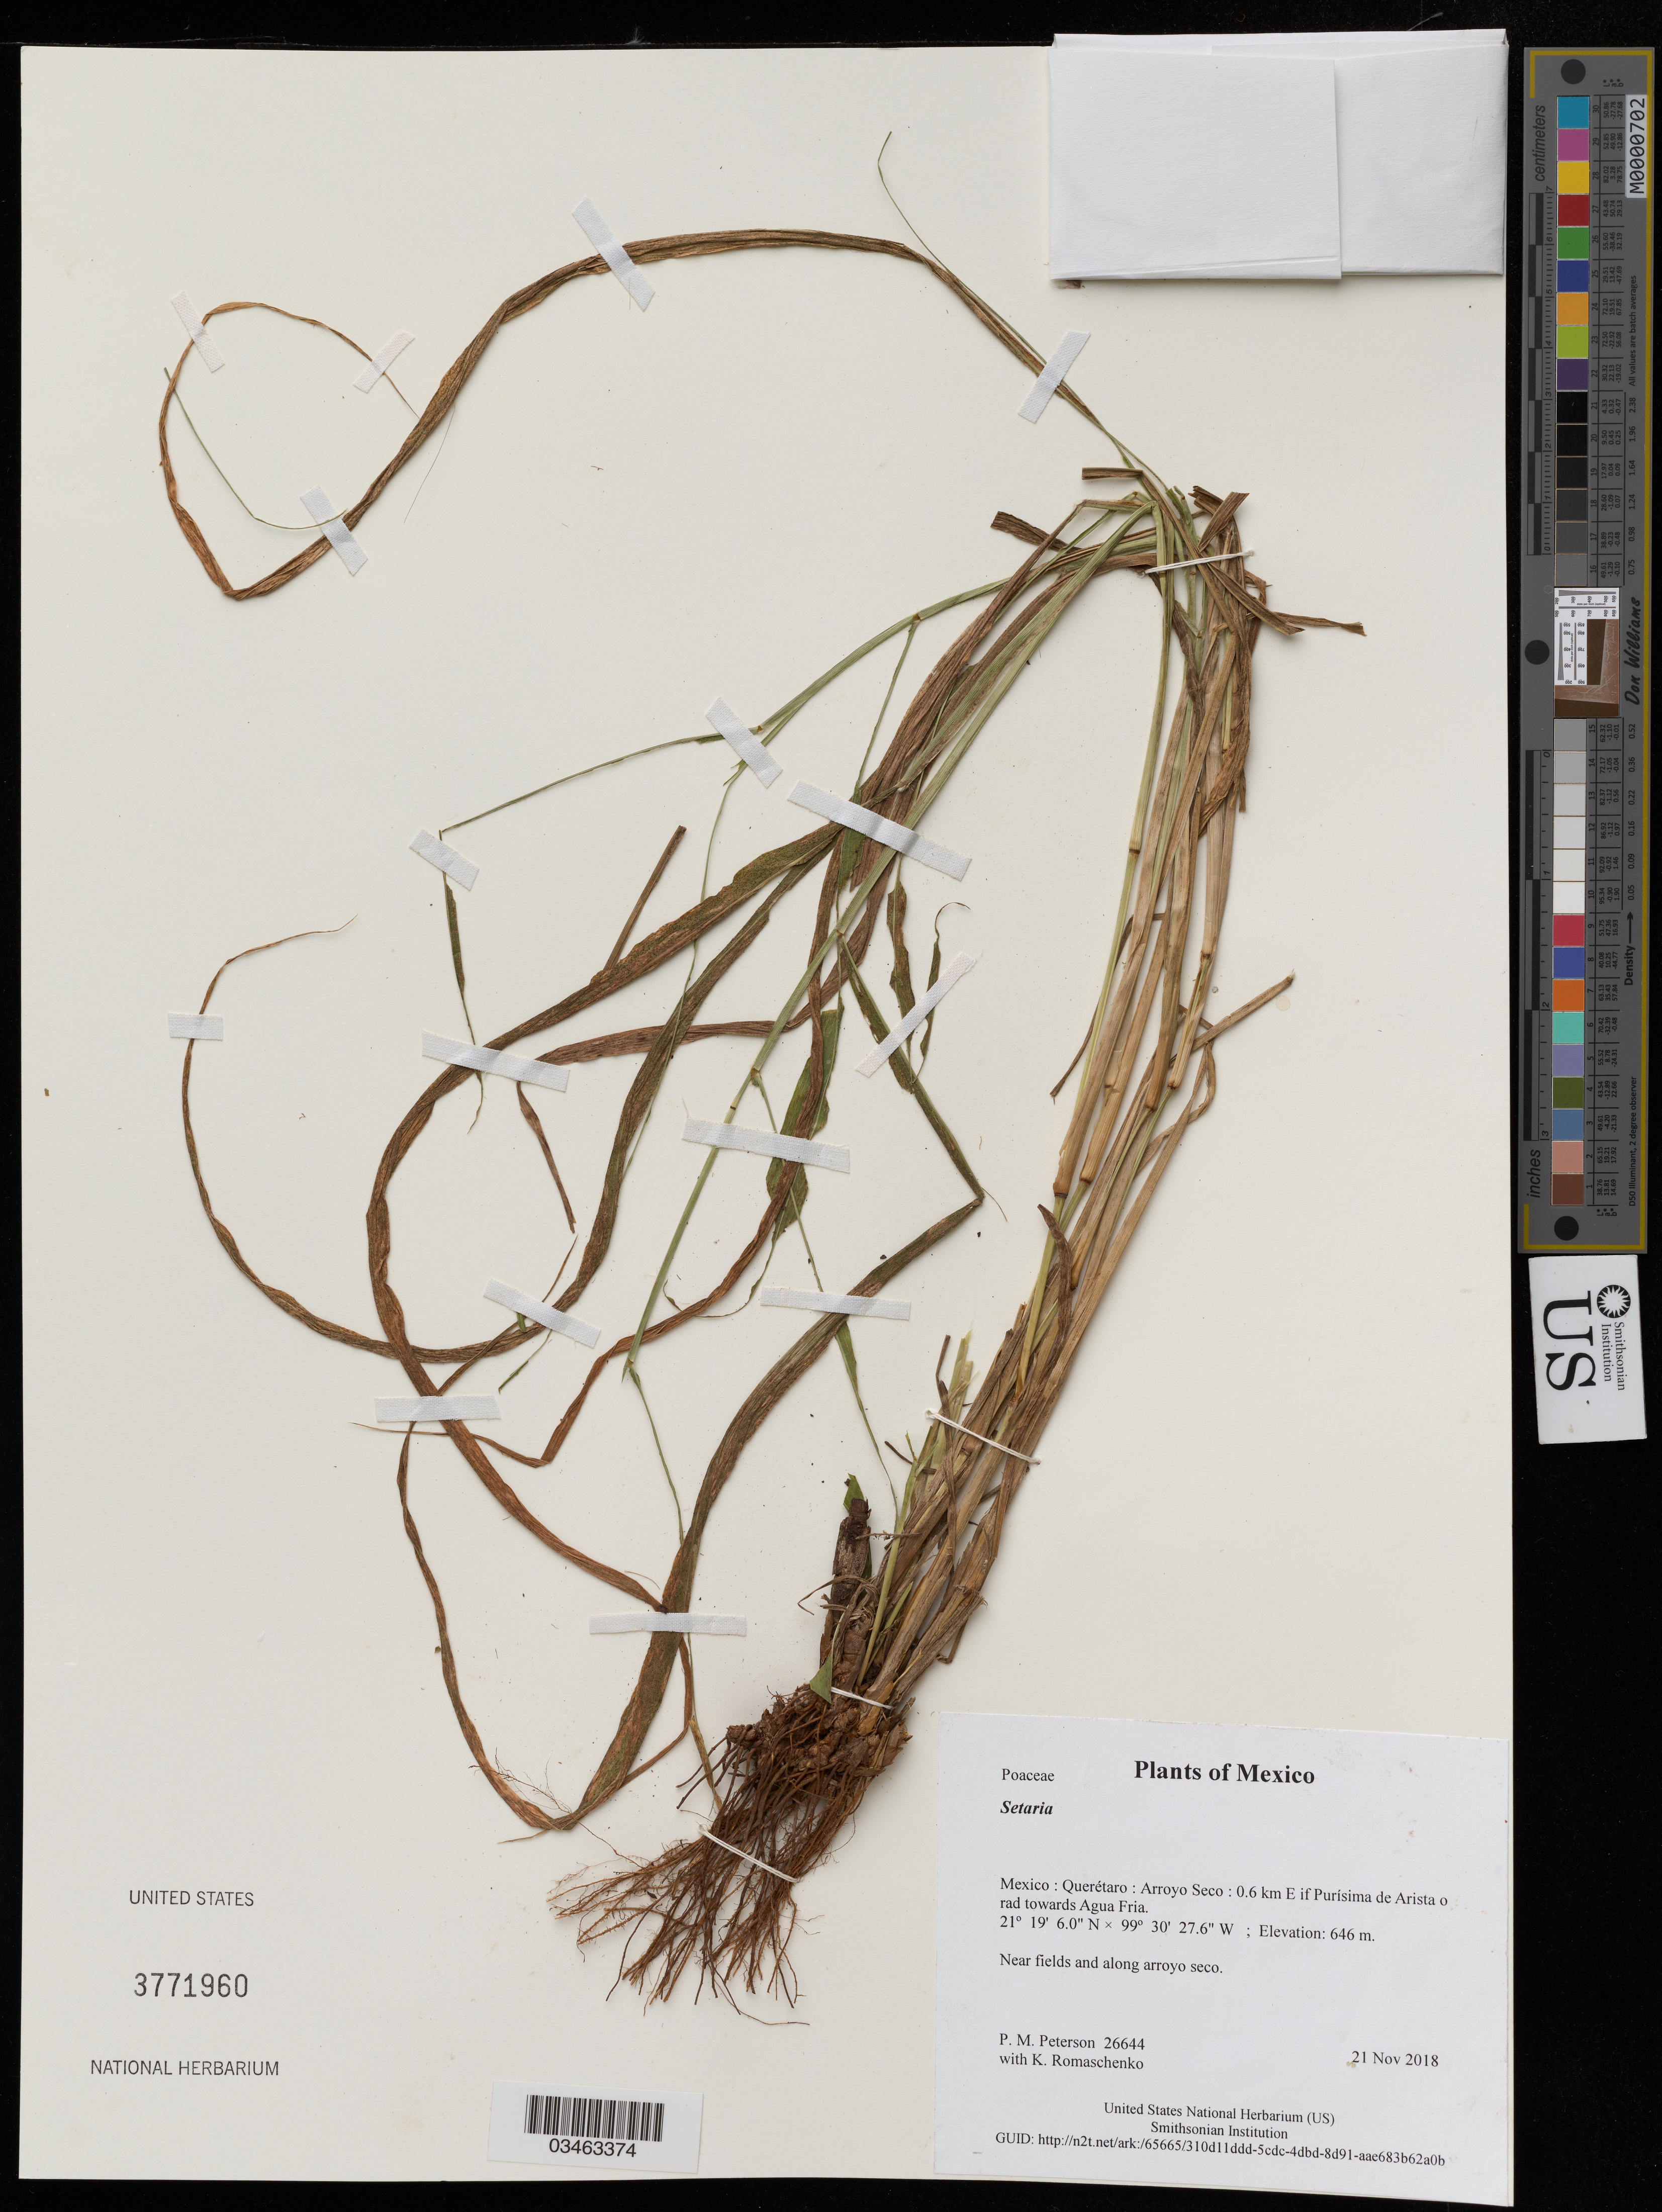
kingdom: Plantae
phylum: Tracheophyta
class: Liliopsida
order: Poales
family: Poaceae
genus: Setaria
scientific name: Setaria sp.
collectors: P. M. Peterson & K. Romaschenko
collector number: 26644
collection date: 2018-11-21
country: Mexico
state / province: Querétaro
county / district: Arroyo Seco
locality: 0.6 km E if Purísima de Arista o rad towards Agua Fria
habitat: Near fields and along arroyo seco.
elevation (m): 646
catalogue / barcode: US 3771960